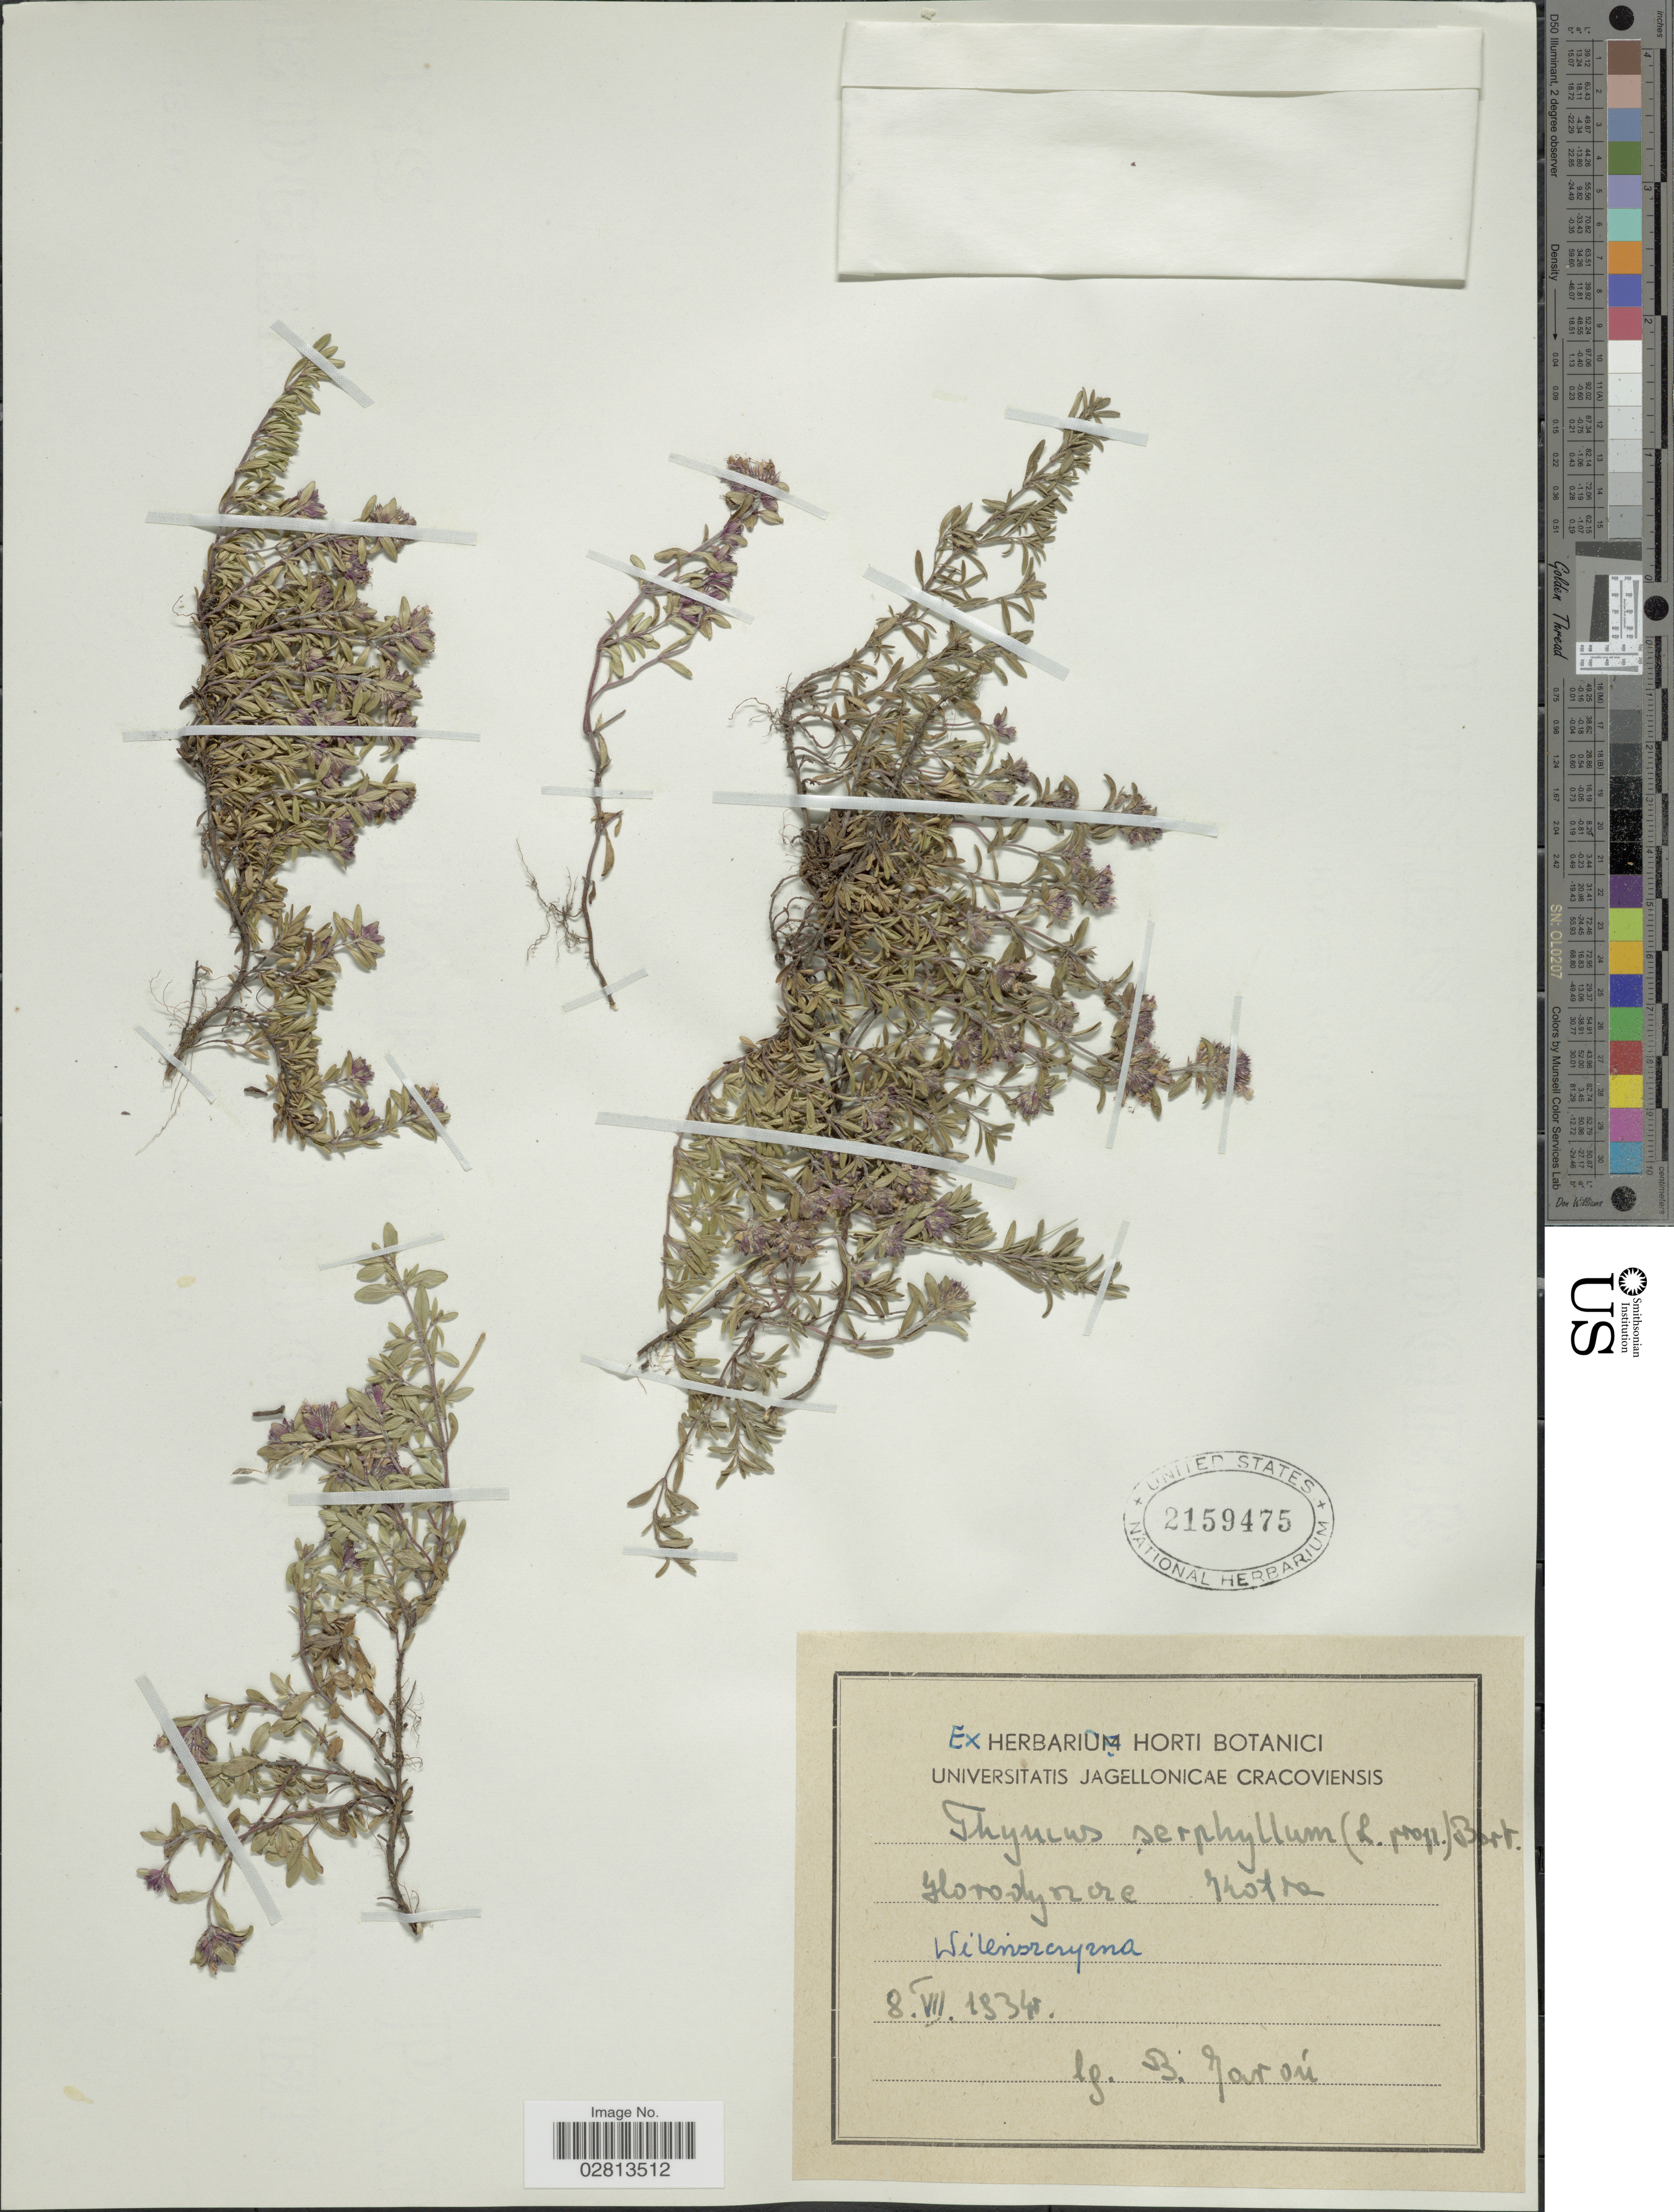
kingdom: Plantae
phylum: Tracheophyta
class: Magnoliopsida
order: Lamiales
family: Lamiaceae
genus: Thymus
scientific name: Thymus serpyllum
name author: L.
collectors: B. Jaron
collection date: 1834-07-08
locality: Wilenszczyzna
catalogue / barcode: US 2159475